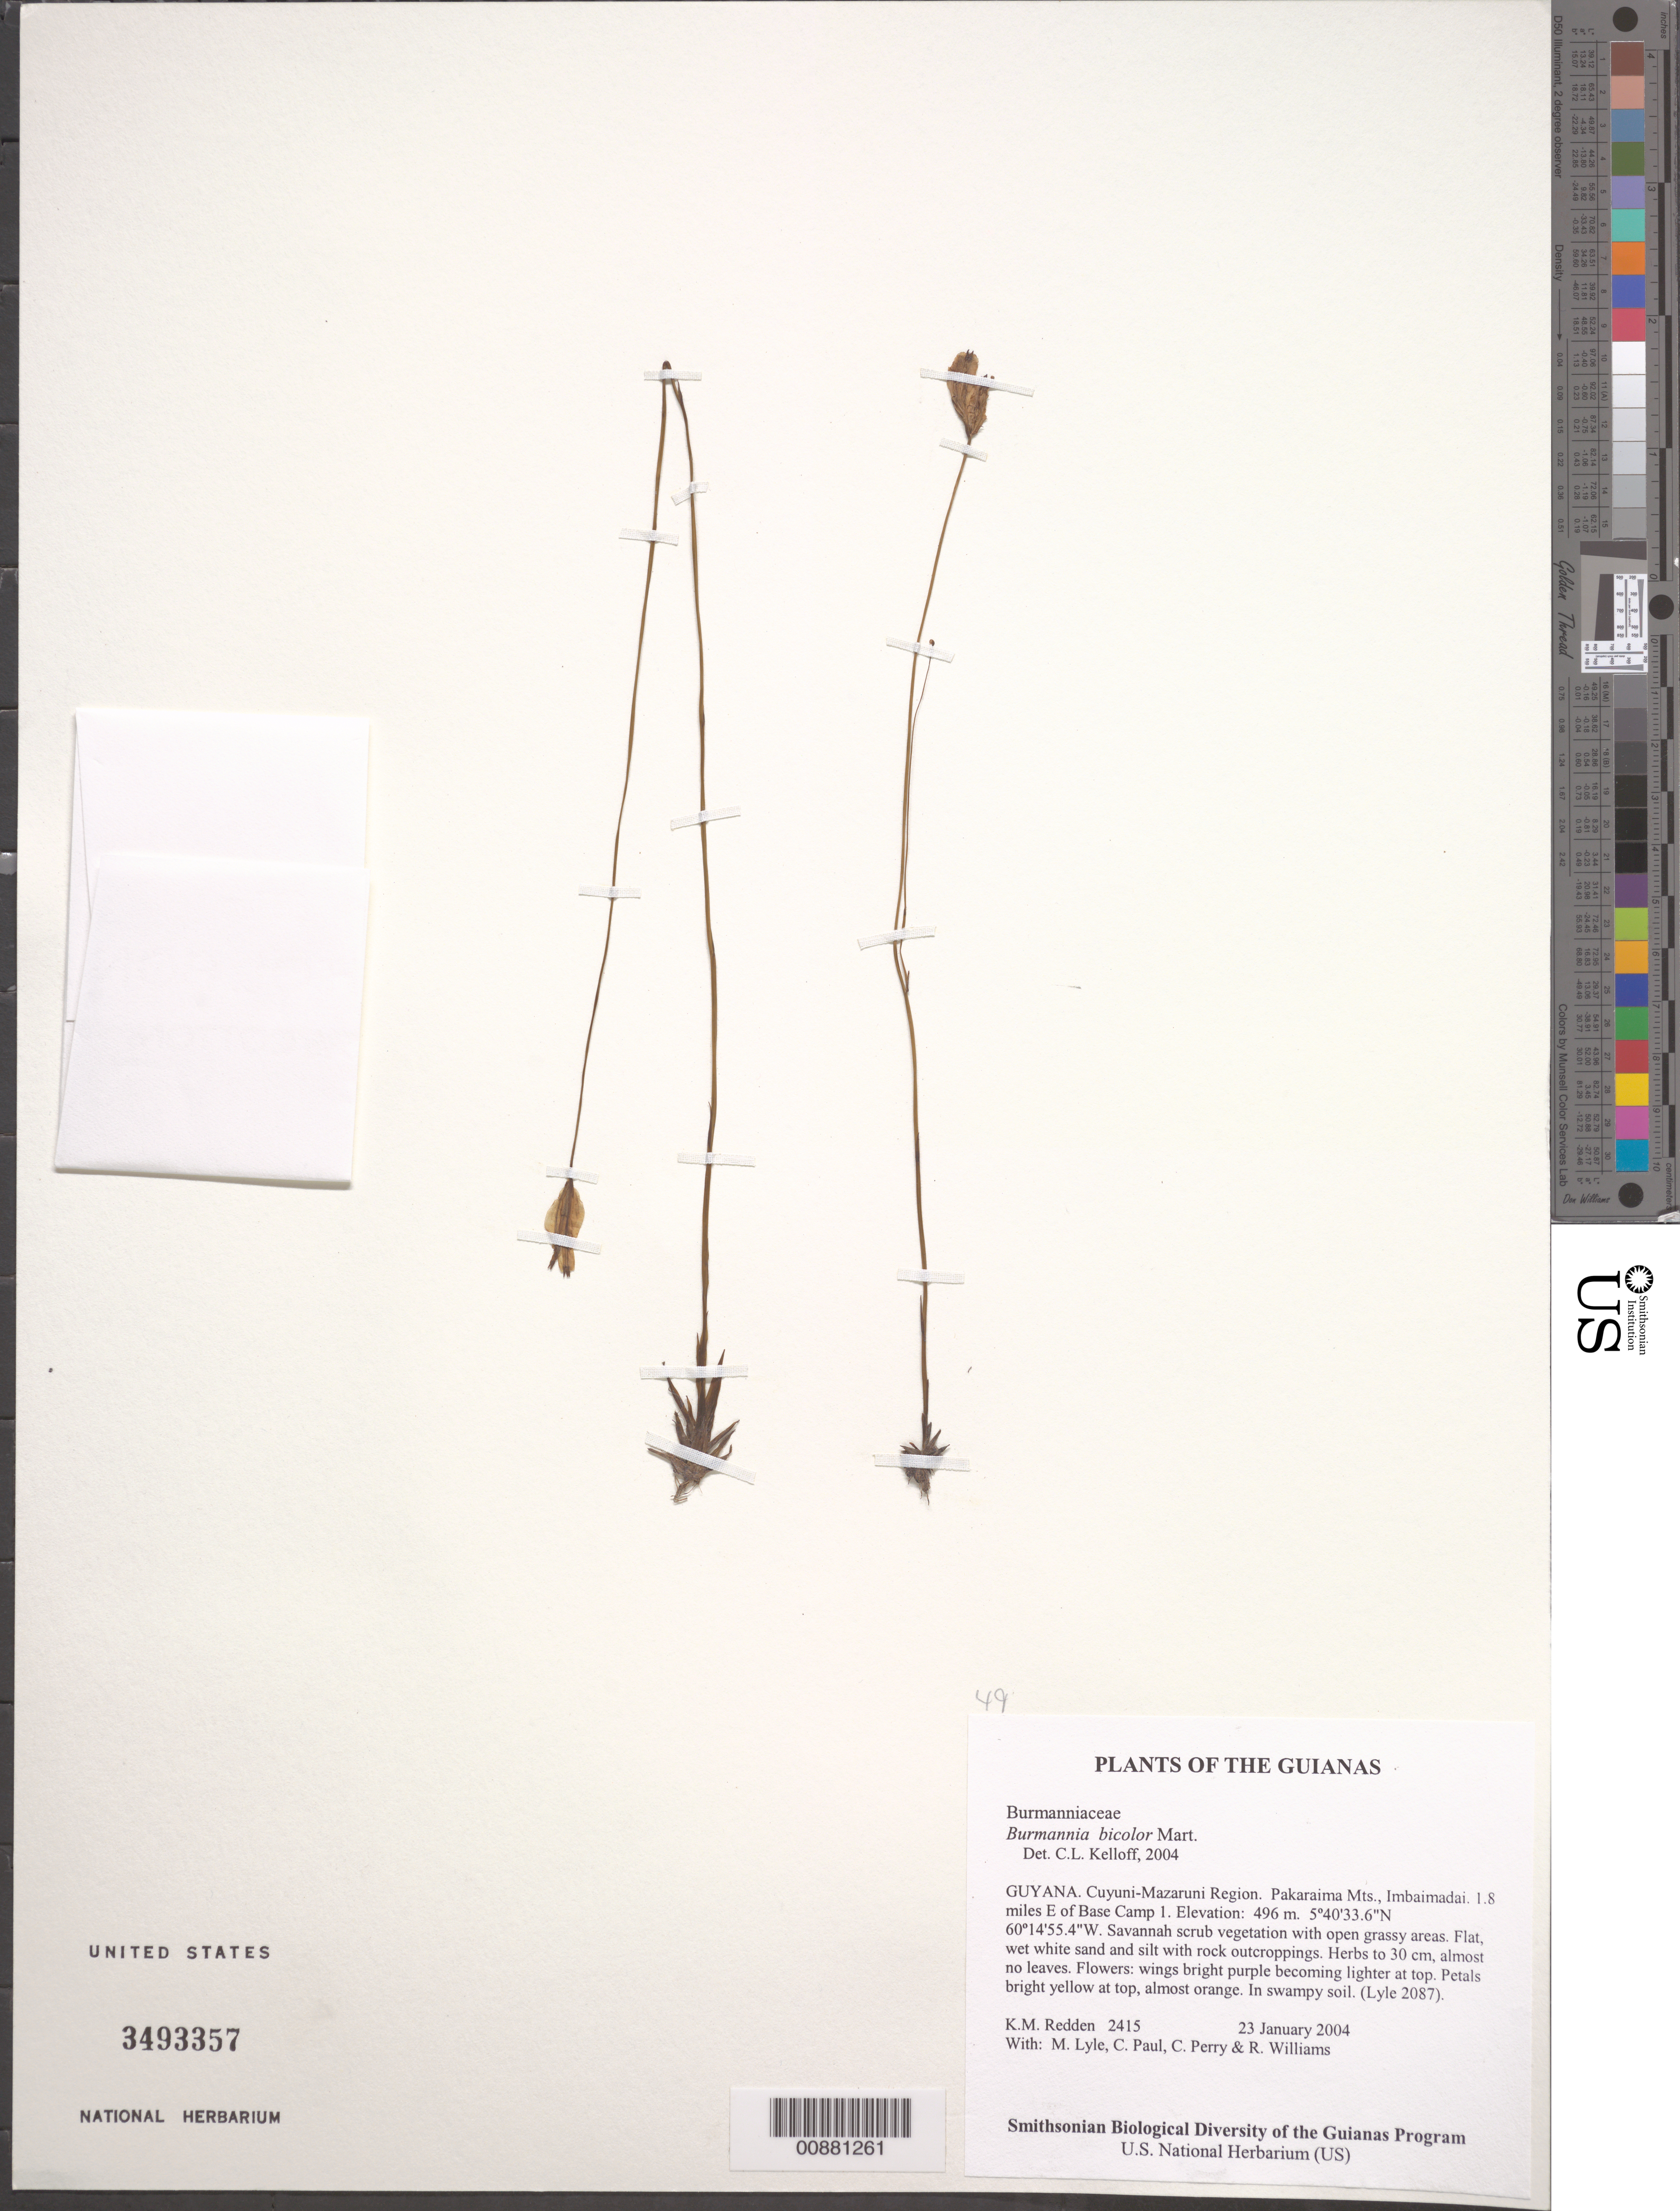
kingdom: Plantae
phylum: Tracheophyta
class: Liliopsida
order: Dioscoreales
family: Burmanniaceae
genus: Burmannia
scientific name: Burmannia bicolor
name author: Mart.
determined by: Kelloff, Carol L., (US), Smithsonian Institution - National Museum of Natural History (UNITED STATES)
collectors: K. M. Redden, M. Lyle, C. Paul, C. Perry & R. Williams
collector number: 2415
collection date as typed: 23 January 2004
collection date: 2004-01-23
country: Guyana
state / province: Cuyuni-Mazaruni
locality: Pakaraima Mts., Imbaimadai. 1.8 miles E of Base Camp 1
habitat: Savanna scrub vegetation with open grassy areas. Flat, wet white sand and silt with rock outcroppings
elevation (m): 496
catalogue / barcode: US 3493357